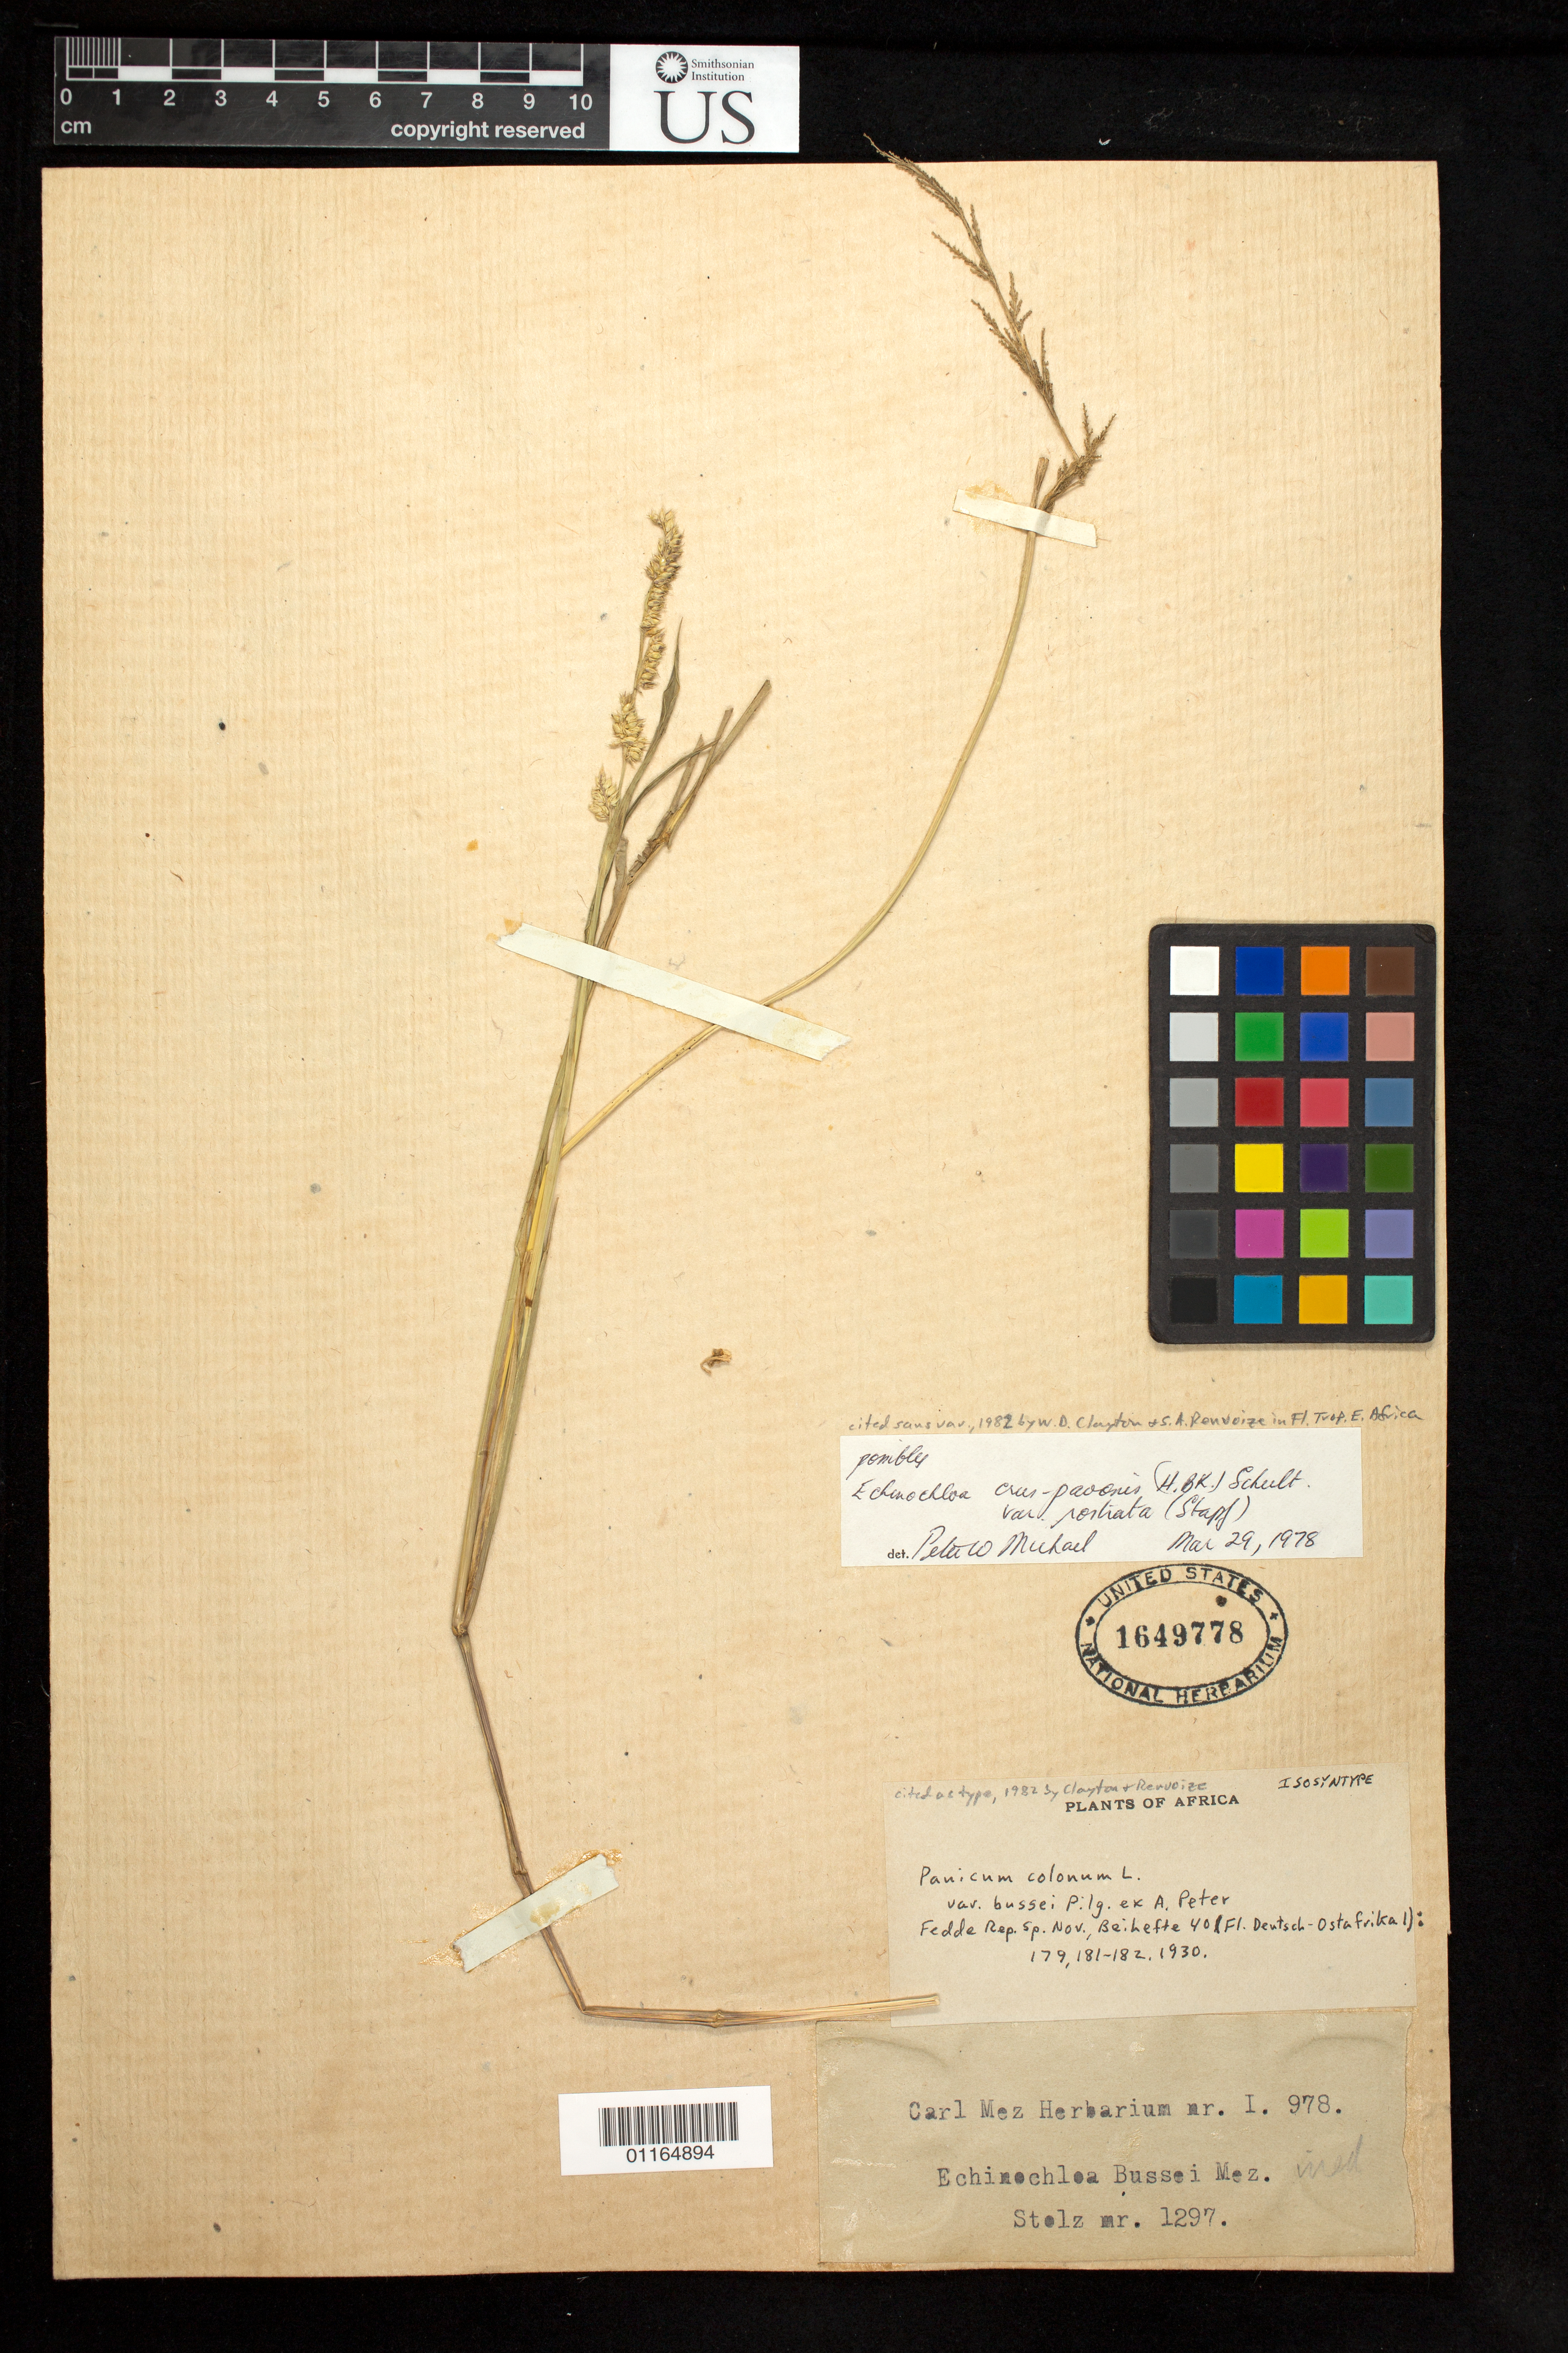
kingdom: Plantae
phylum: Tracheophyta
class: Liliopsida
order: Poales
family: Poaceae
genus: Panicum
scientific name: Panicum colonum var. bussei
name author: Pilg. ex Peter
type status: Isosyntype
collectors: A. Stoltz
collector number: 1297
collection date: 1912-05-18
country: Tanzania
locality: Kyimbila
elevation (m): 1000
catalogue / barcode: US 1649778